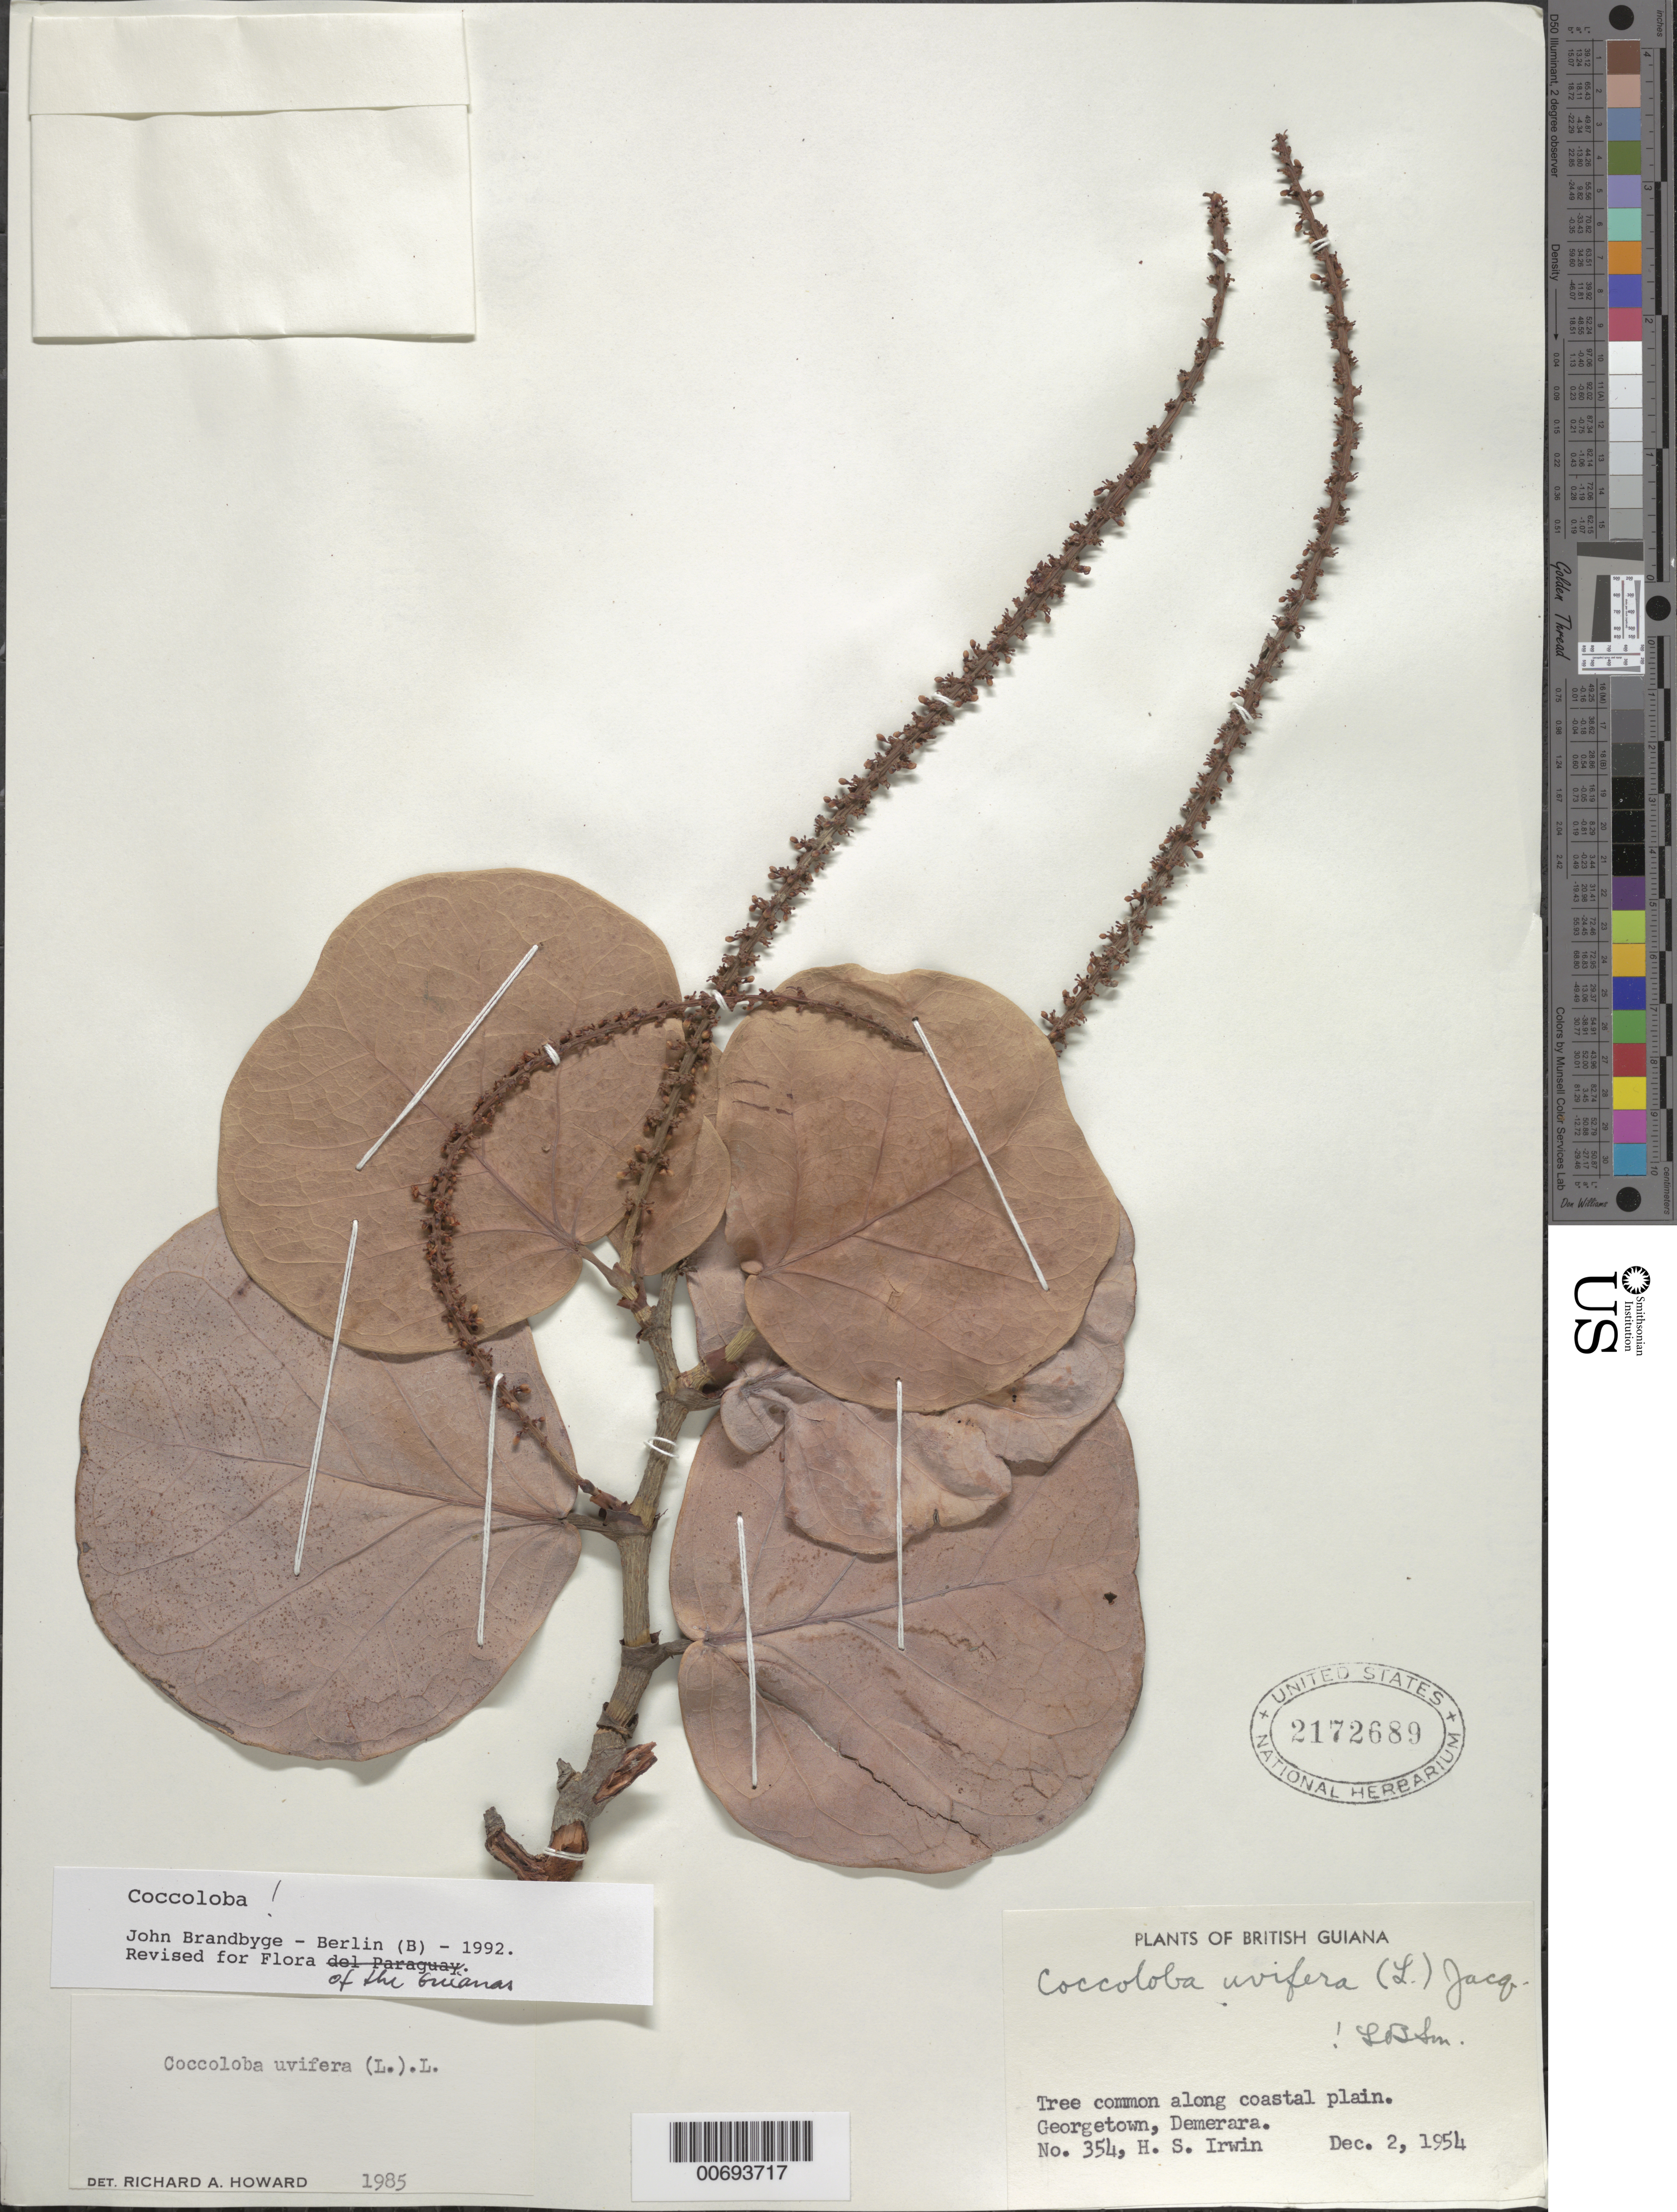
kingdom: Plantae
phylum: Tracheophyta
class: Magnoliopsida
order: Caryophyllales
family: Polygonaceae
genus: Coccoloba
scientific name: Coccoloba uvifera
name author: L.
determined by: Brandbyge, J.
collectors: H. Irwin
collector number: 354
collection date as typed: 2-Dec-54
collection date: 1954-12-02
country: Guyana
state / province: Demerara-Mahaica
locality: Georgetown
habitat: Along coastal plain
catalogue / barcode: US 2172689